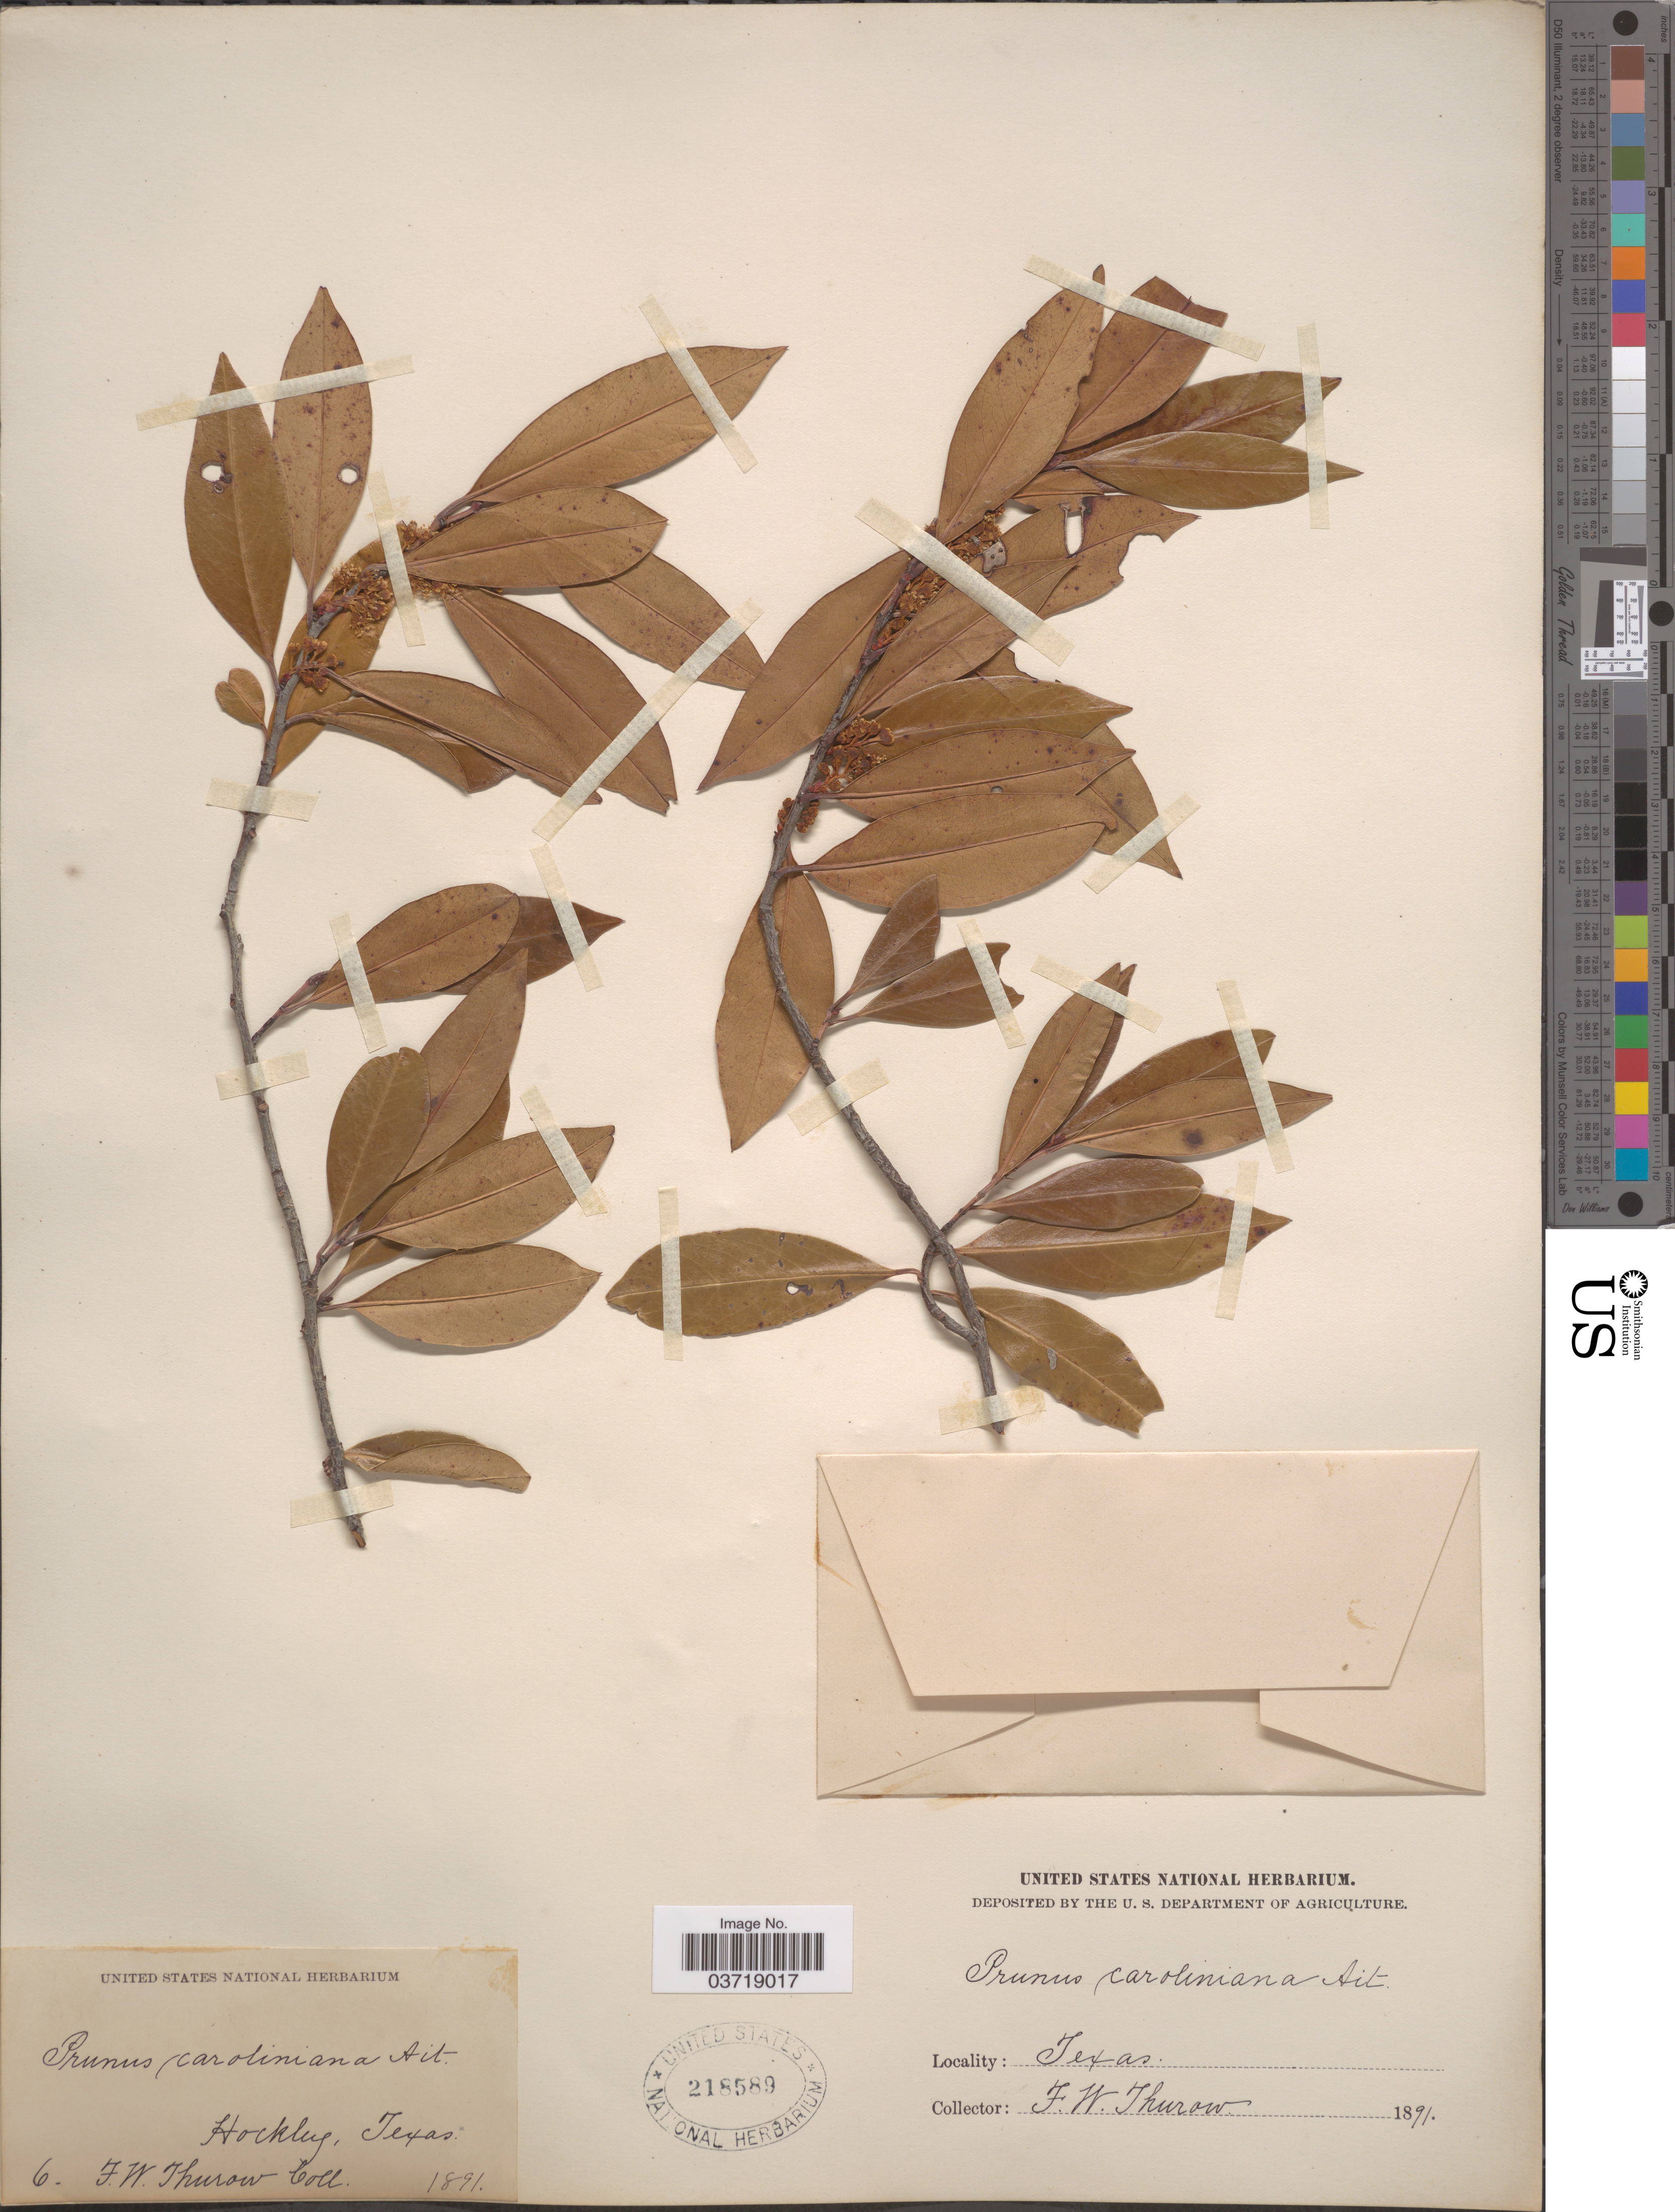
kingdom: Plantae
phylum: Tracheophyta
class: Magnoliopsida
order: Rosales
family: Rosaceae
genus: Prunus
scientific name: Prunus caroliniana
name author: (Mill.) Aiton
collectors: F. W. Thurow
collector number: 6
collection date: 1891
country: United States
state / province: Texas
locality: Hockley.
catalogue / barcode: US 218589